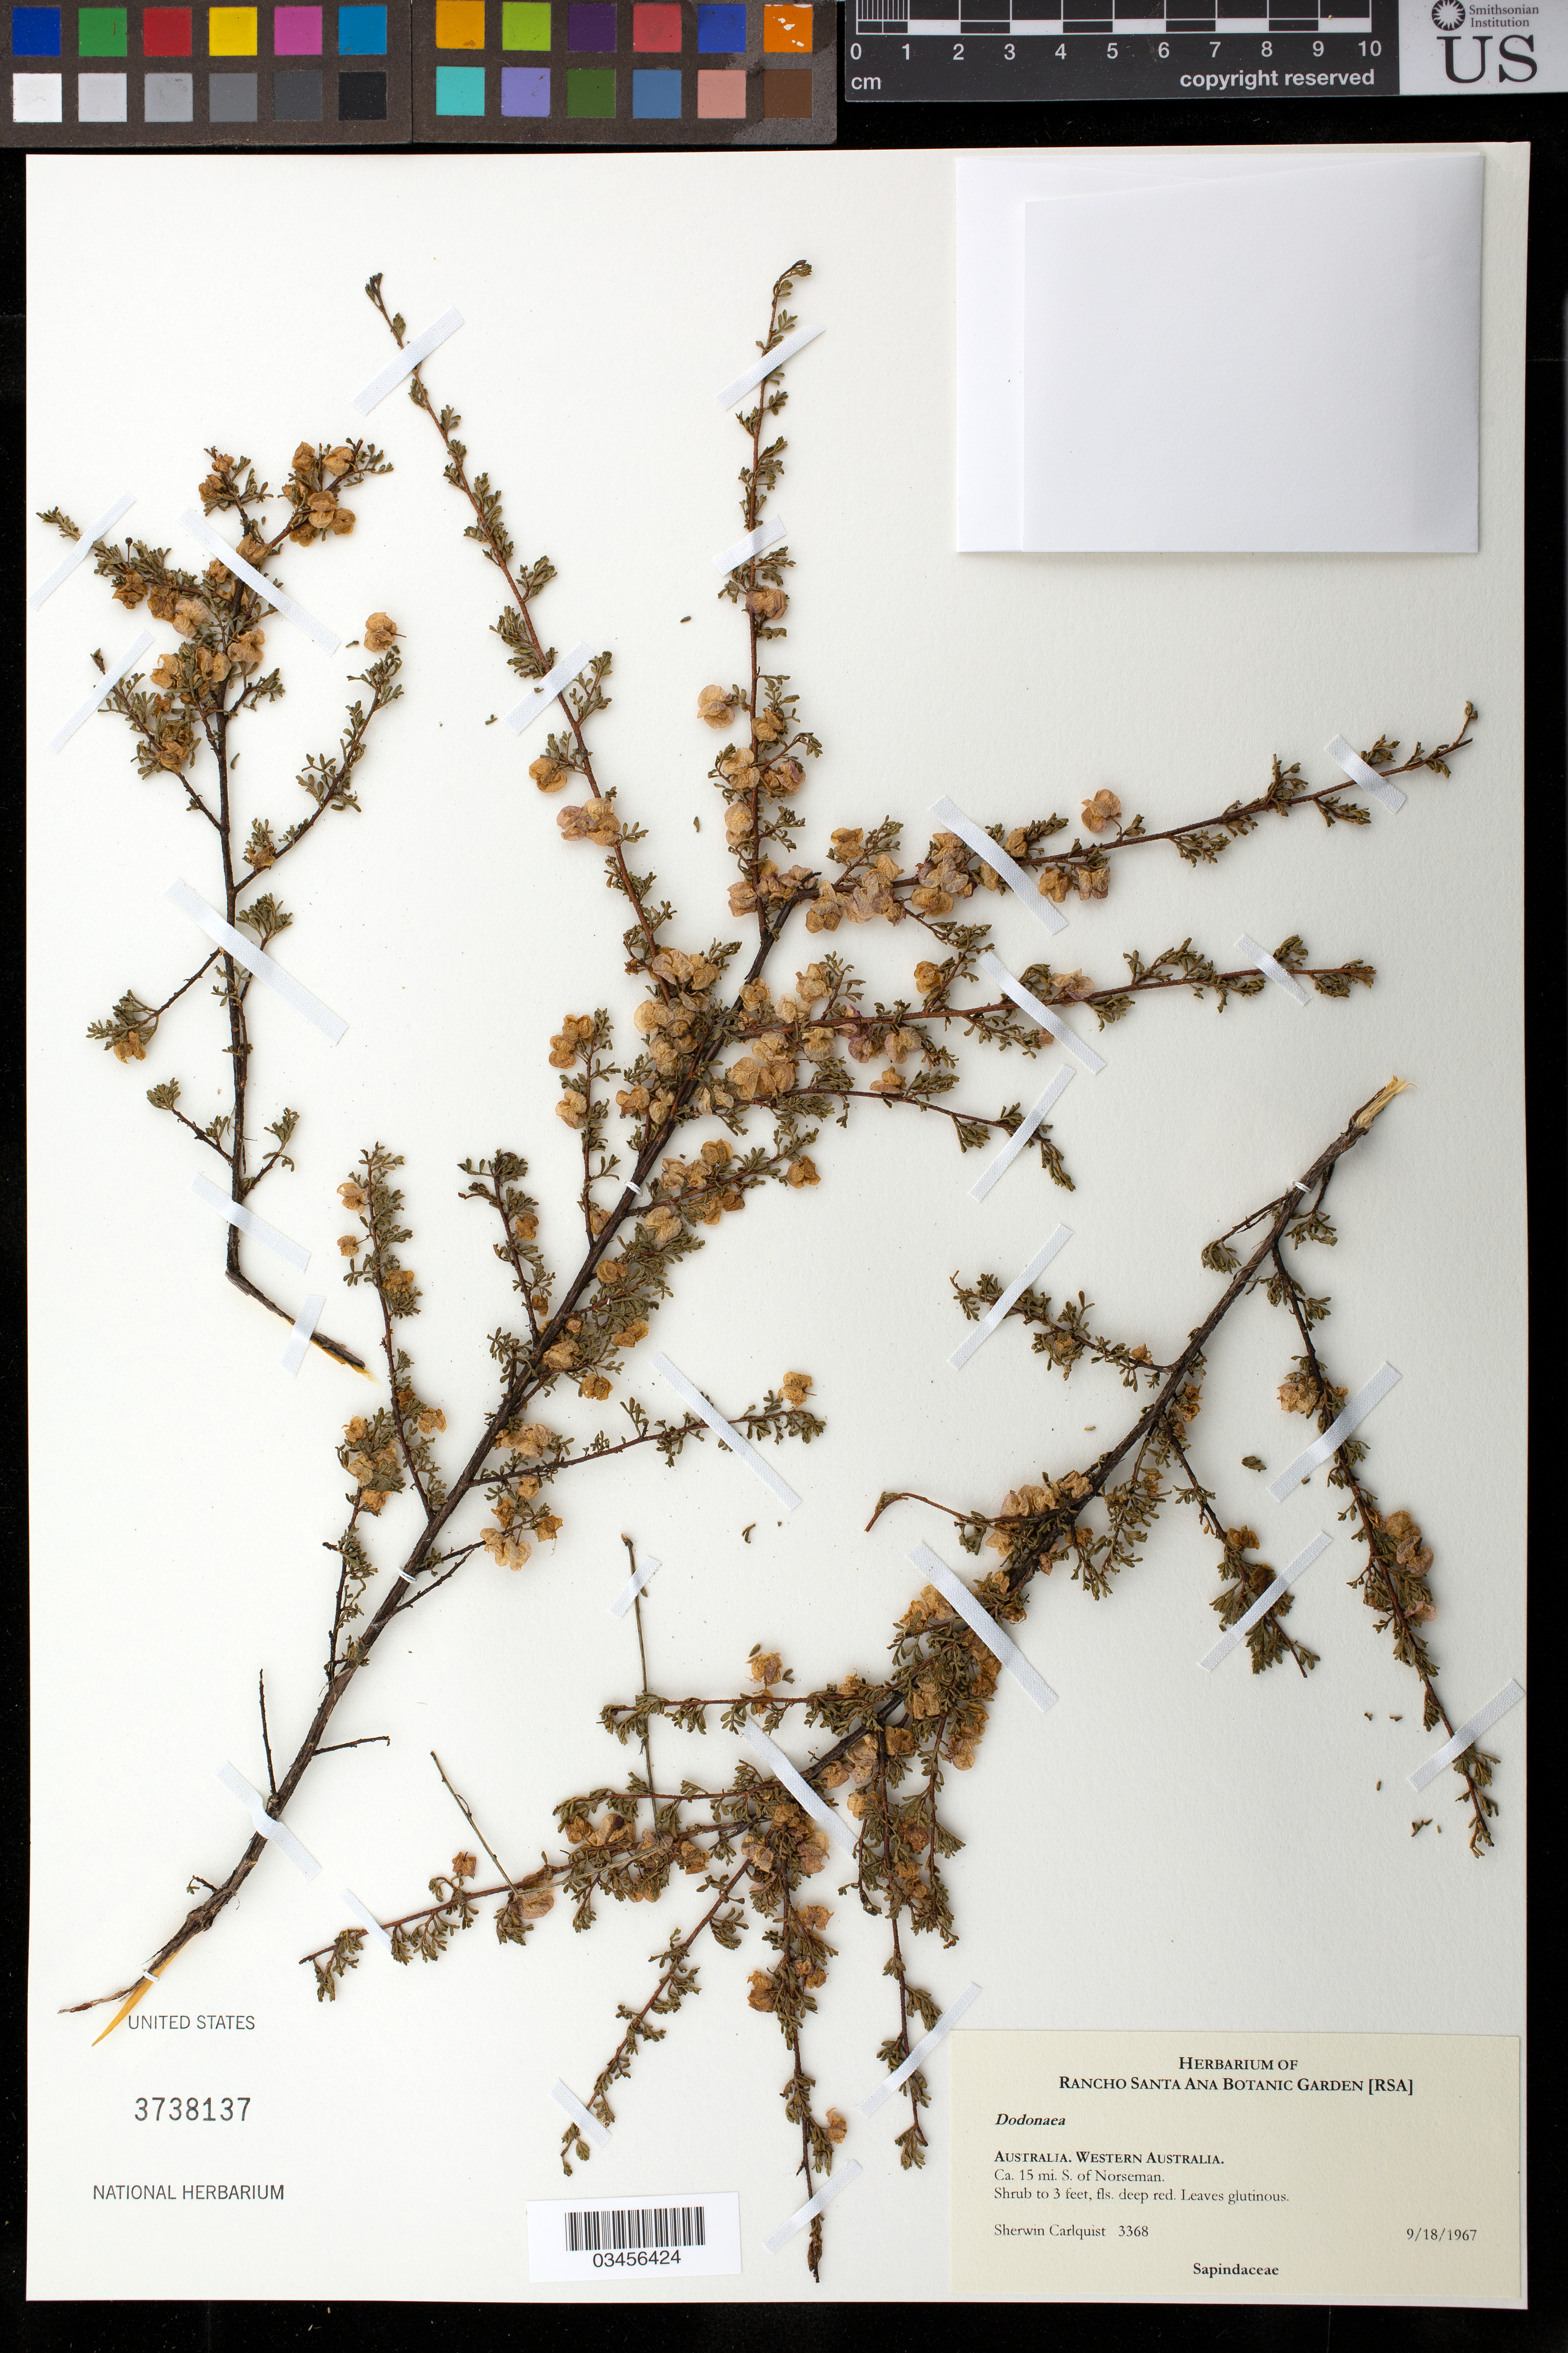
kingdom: Plantae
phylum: Tracheophyta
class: Magnoliopsida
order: Sapindales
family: Sapindaceae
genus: Dodonaea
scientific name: Dodonaea sp.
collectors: S. Carlquist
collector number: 3368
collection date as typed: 18 Sep 1967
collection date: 1967-09-18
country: Australia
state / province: Western Australia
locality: Ca. 15 mi. S of Norseman,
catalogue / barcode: US 3738137